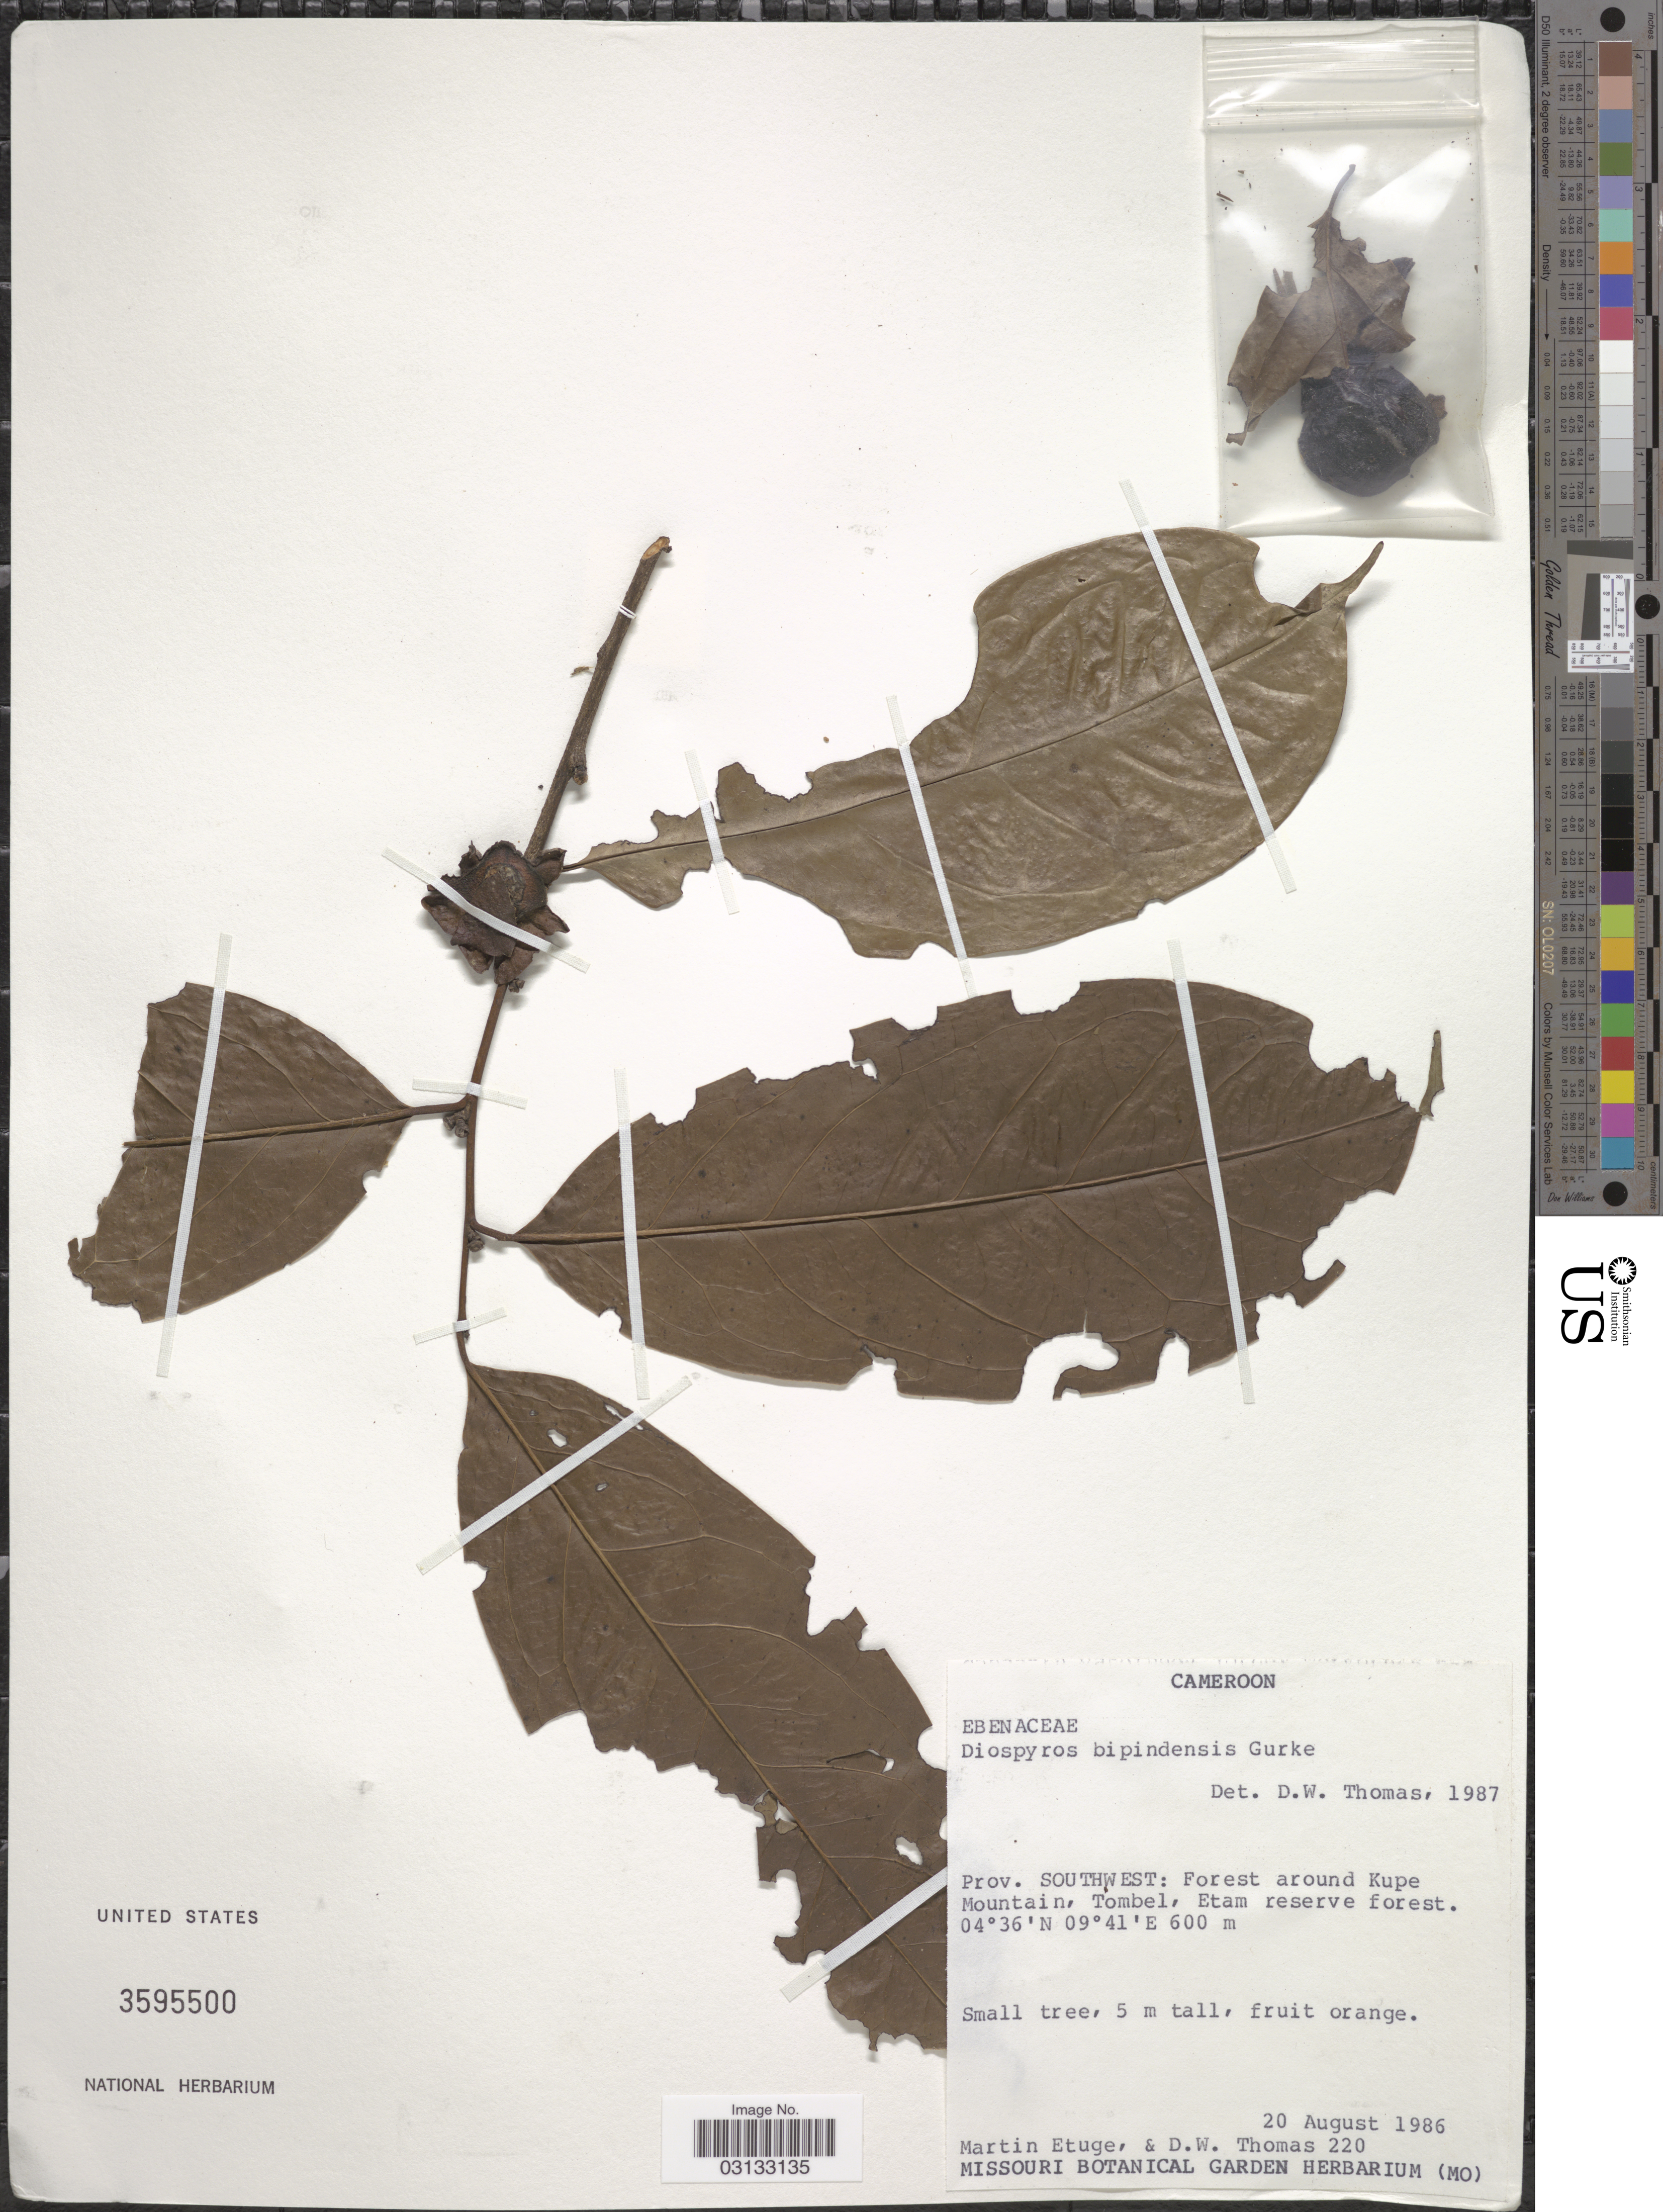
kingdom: Plantae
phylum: Tracheophyta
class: Magnoliopsida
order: Ericales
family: Ebenaceae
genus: Diospyros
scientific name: Diospyros bipindensis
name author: Gürke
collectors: M. Etuge & D. W. Thomas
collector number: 220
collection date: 1986-08-20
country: Cameroon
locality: Prov. Southwest: Forest around Kupe Mountain, Tombel, Etam reserve forest.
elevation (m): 600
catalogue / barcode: US 3595500